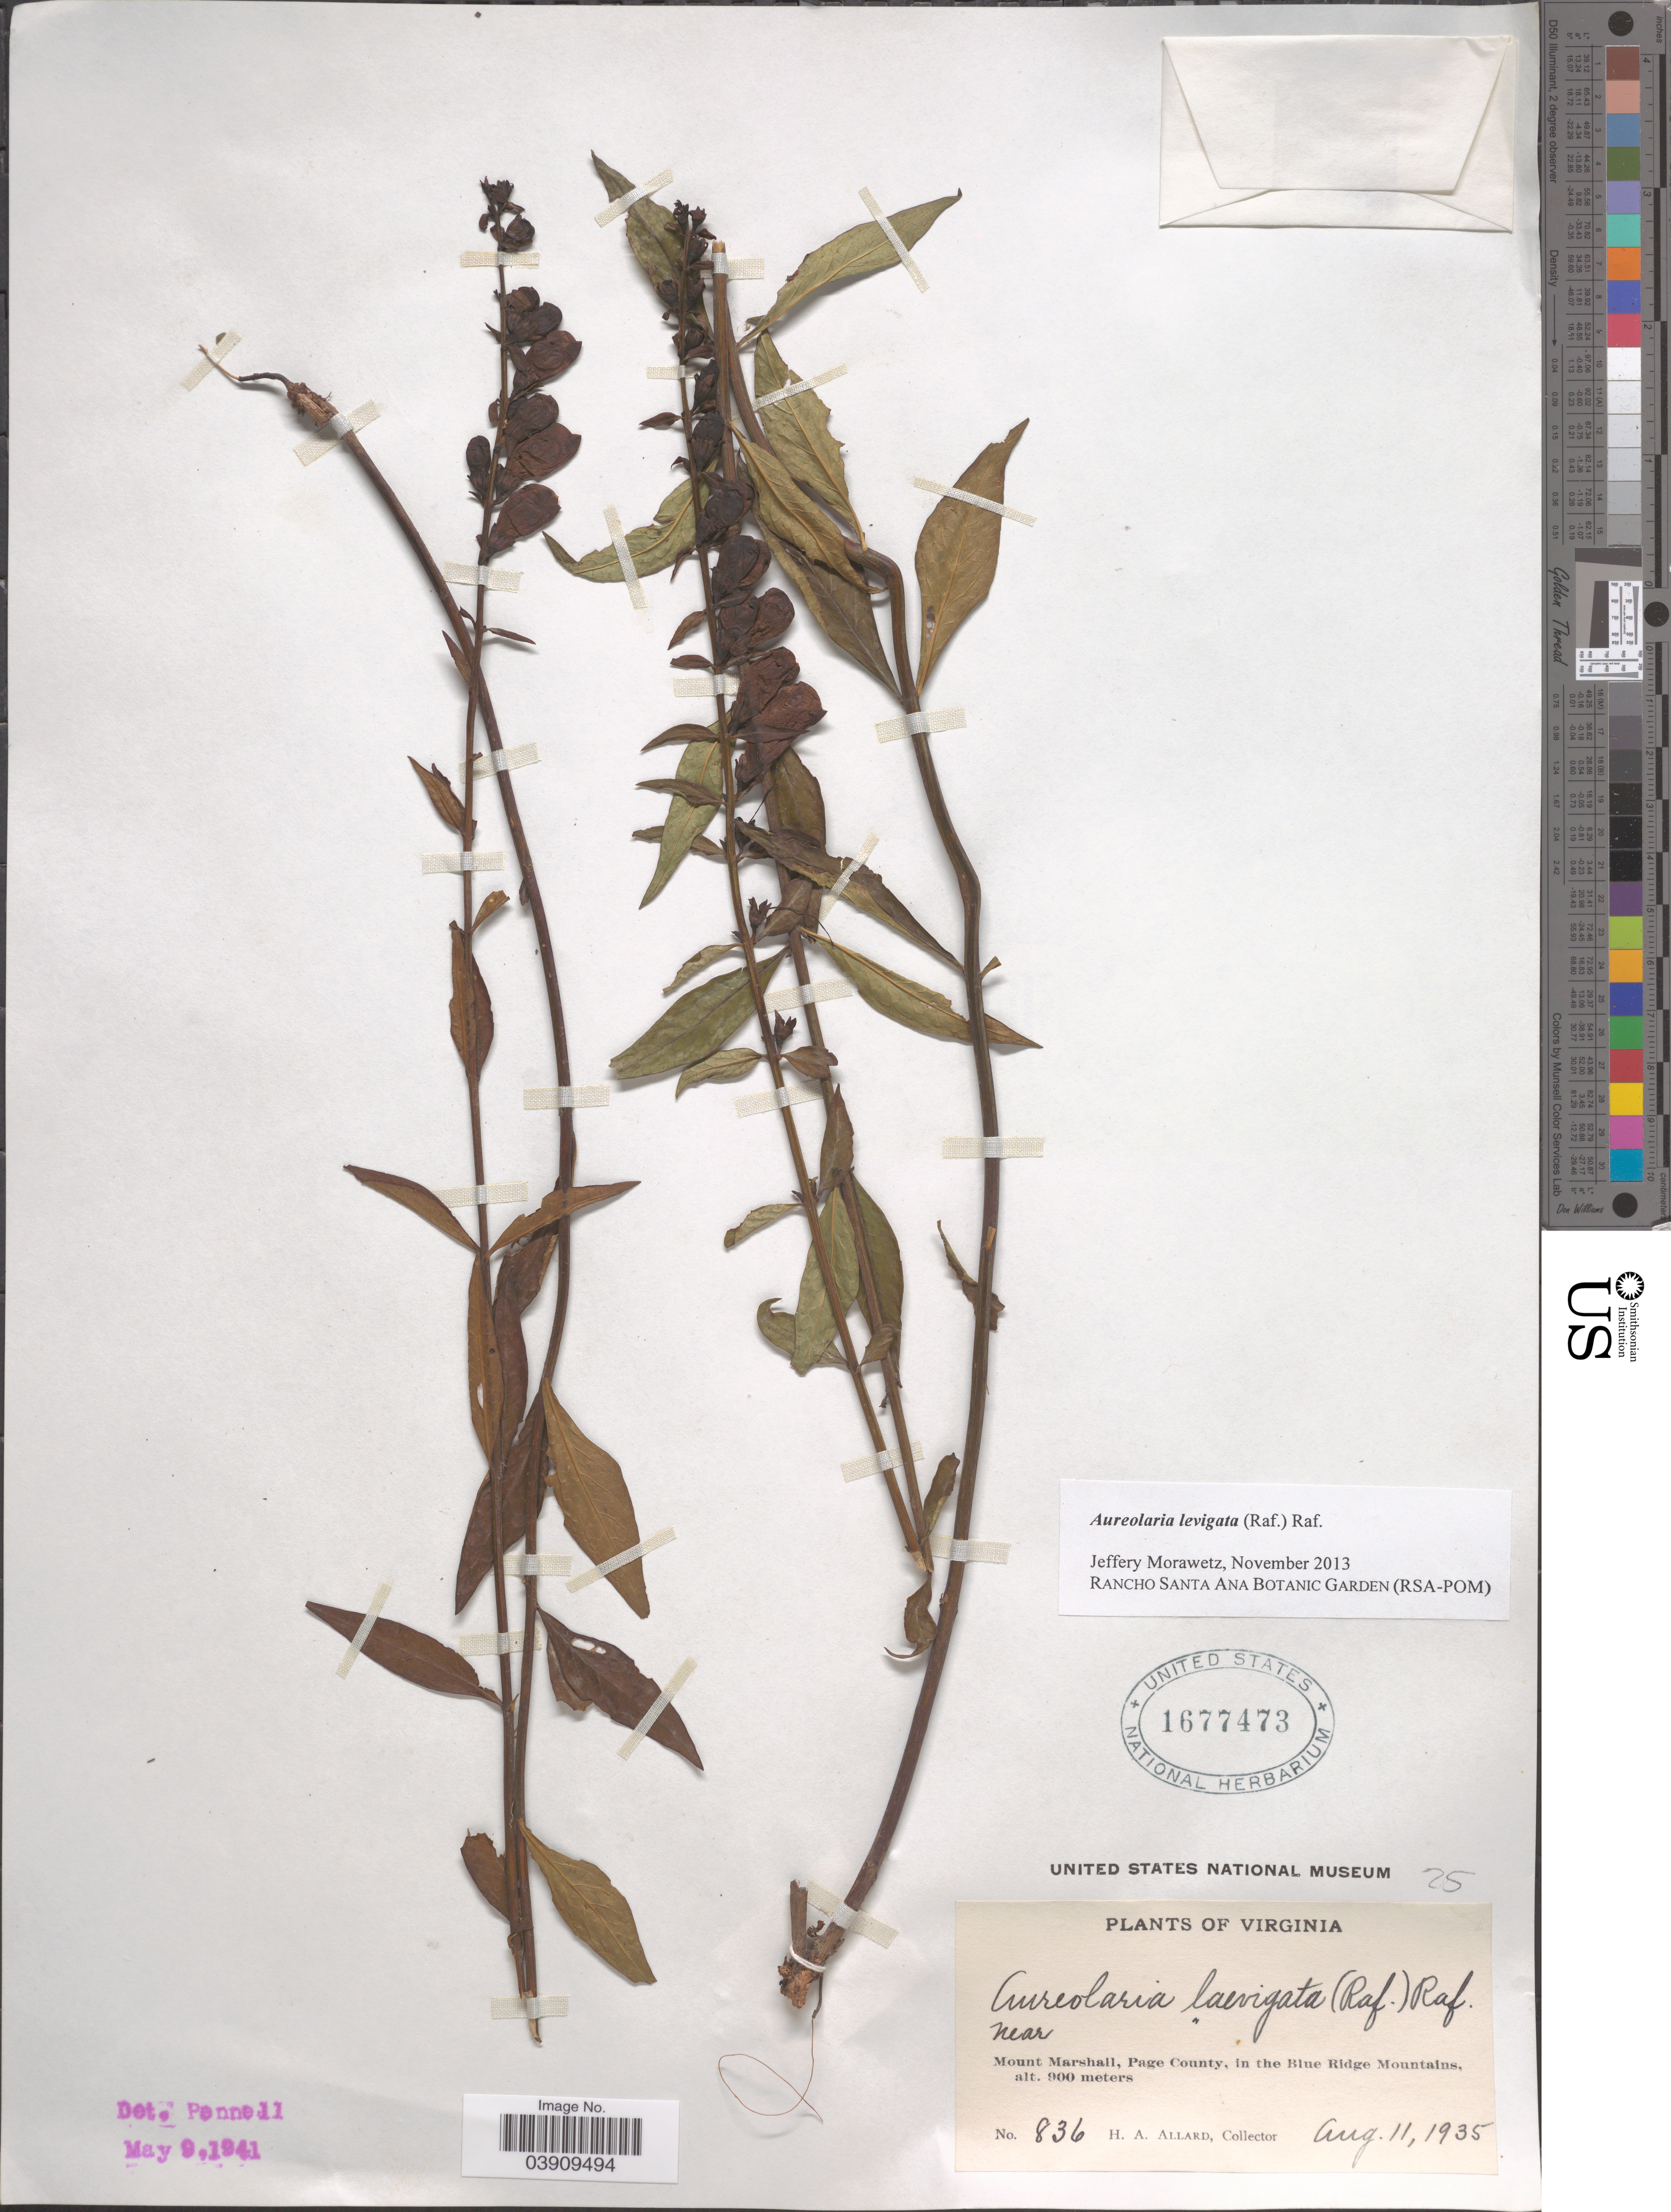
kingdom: Plantae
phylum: Tracheophyta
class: Magnoliopsida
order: Lamiales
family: Orobanchaceae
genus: Aureolaria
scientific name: Aureolaria laevigata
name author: (Raf.) Raf.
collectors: H. A. Allard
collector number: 836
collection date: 1935-08-11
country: United States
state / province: Virginia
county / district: Page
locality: Near Mount Marshall, in the Blue Ridge Mountains.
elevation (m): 900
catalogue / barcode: US 1677473